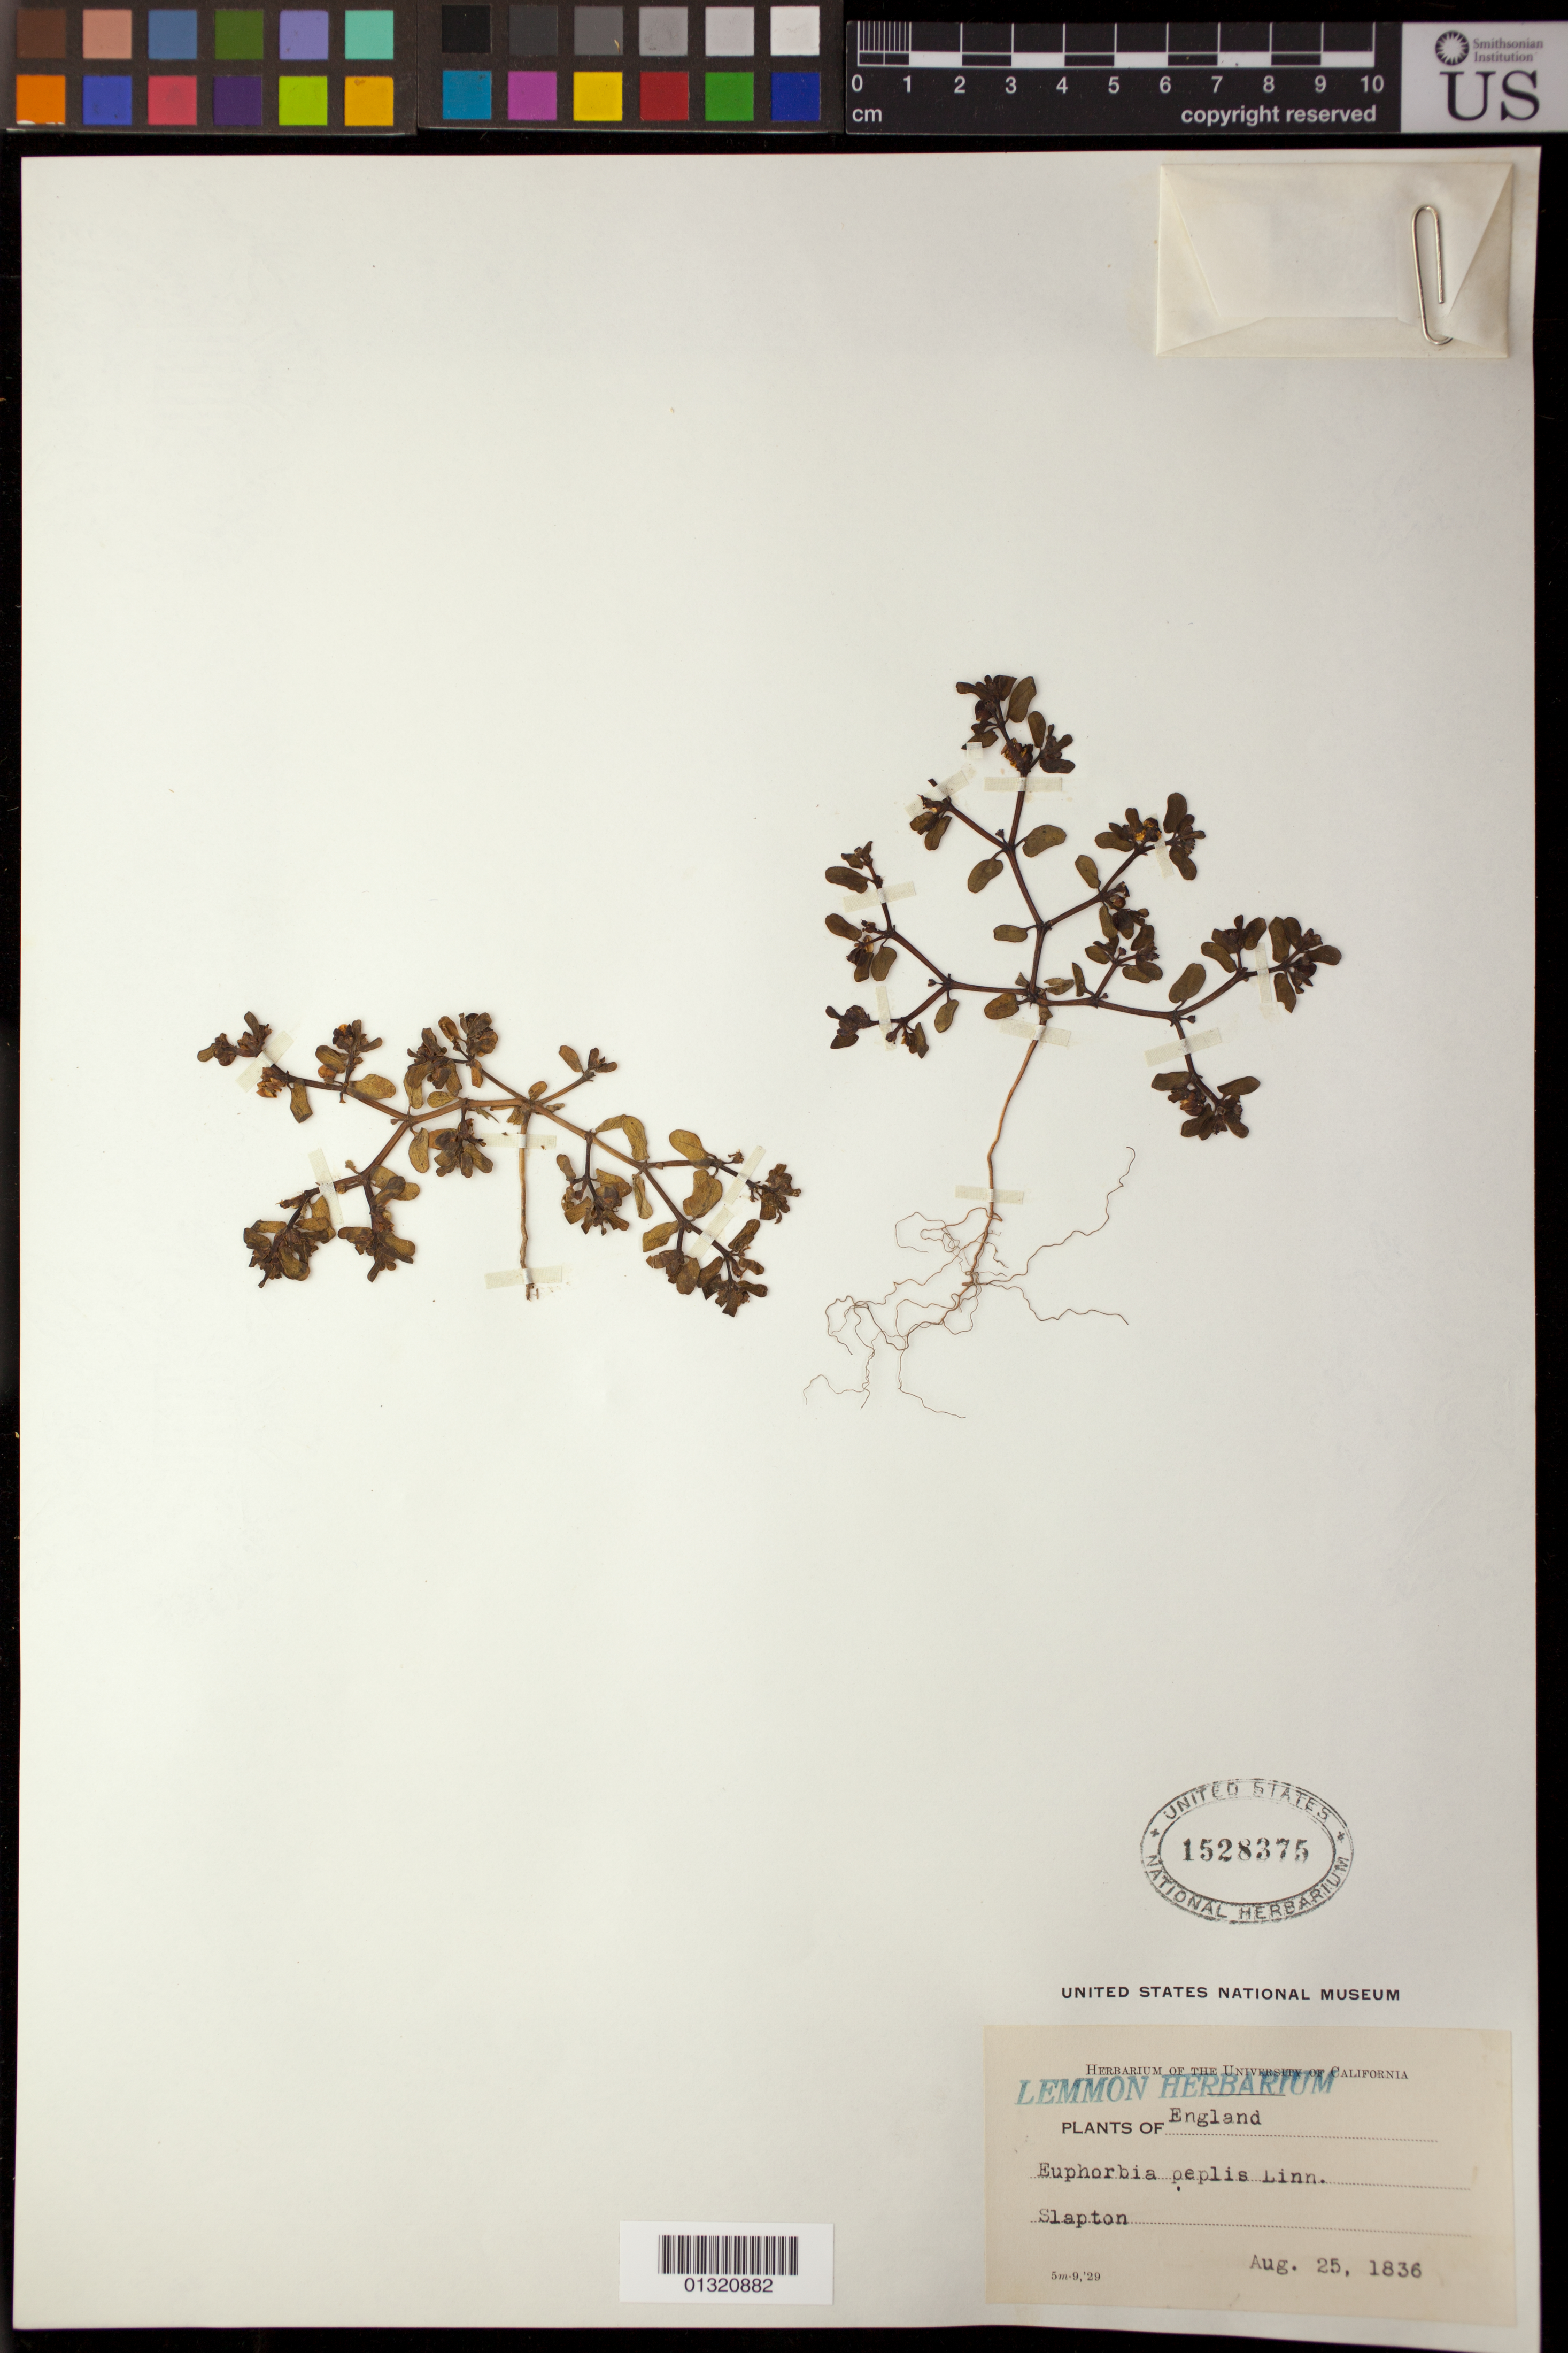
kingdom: Plantae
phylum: Tracheophyta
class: Magnoliopsida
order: Malpighiales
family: Euphorbiaceae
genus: Euphorbia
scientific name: Euphorbia peplus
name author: L.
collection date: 1836-08-25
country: United Kingdom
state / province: England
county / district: Devon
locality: Slapton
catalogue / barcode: US 1528375